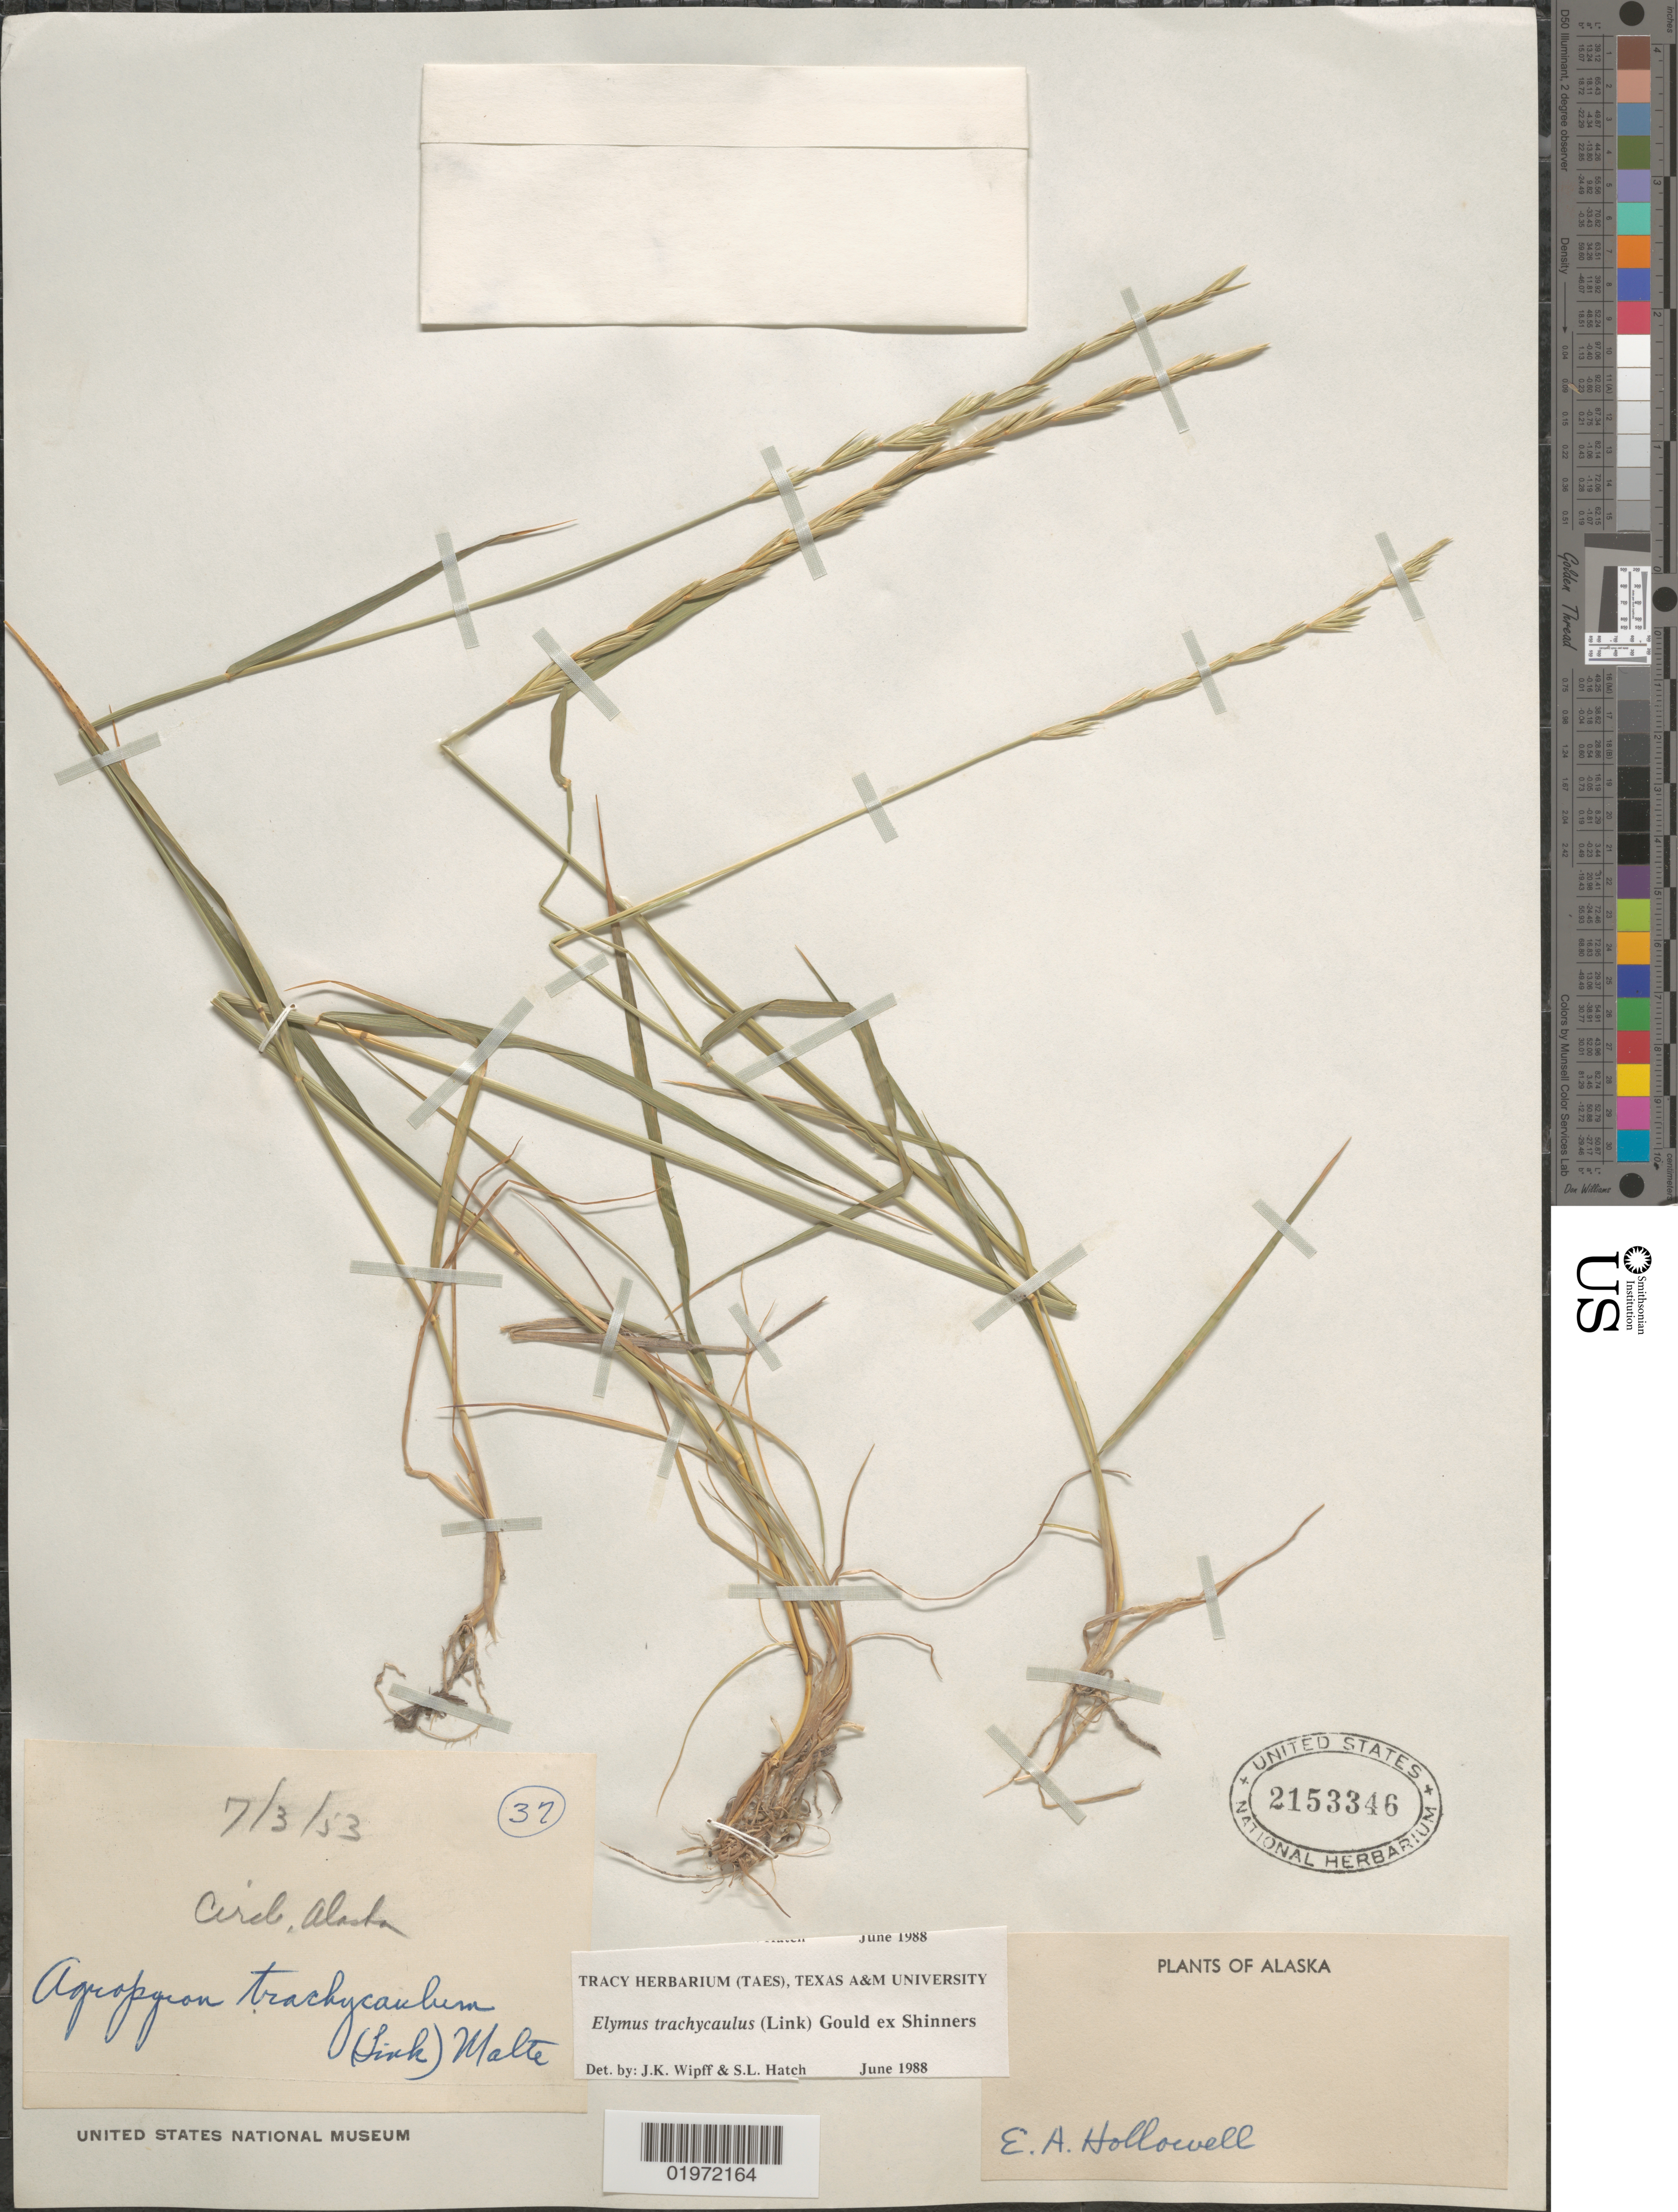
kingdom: Plantae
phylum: Tracheophyta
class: Liliopsida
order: Poales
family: Poaceae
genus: Elymus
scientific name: Elymus trachycaulus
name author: (Link) Gould ex Shinners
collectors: E. Hollowell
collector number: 37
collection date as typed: Transcribed d/m/y: 3/7/53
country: United States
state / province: Alaska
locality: Circle.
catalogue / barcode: US 2153346